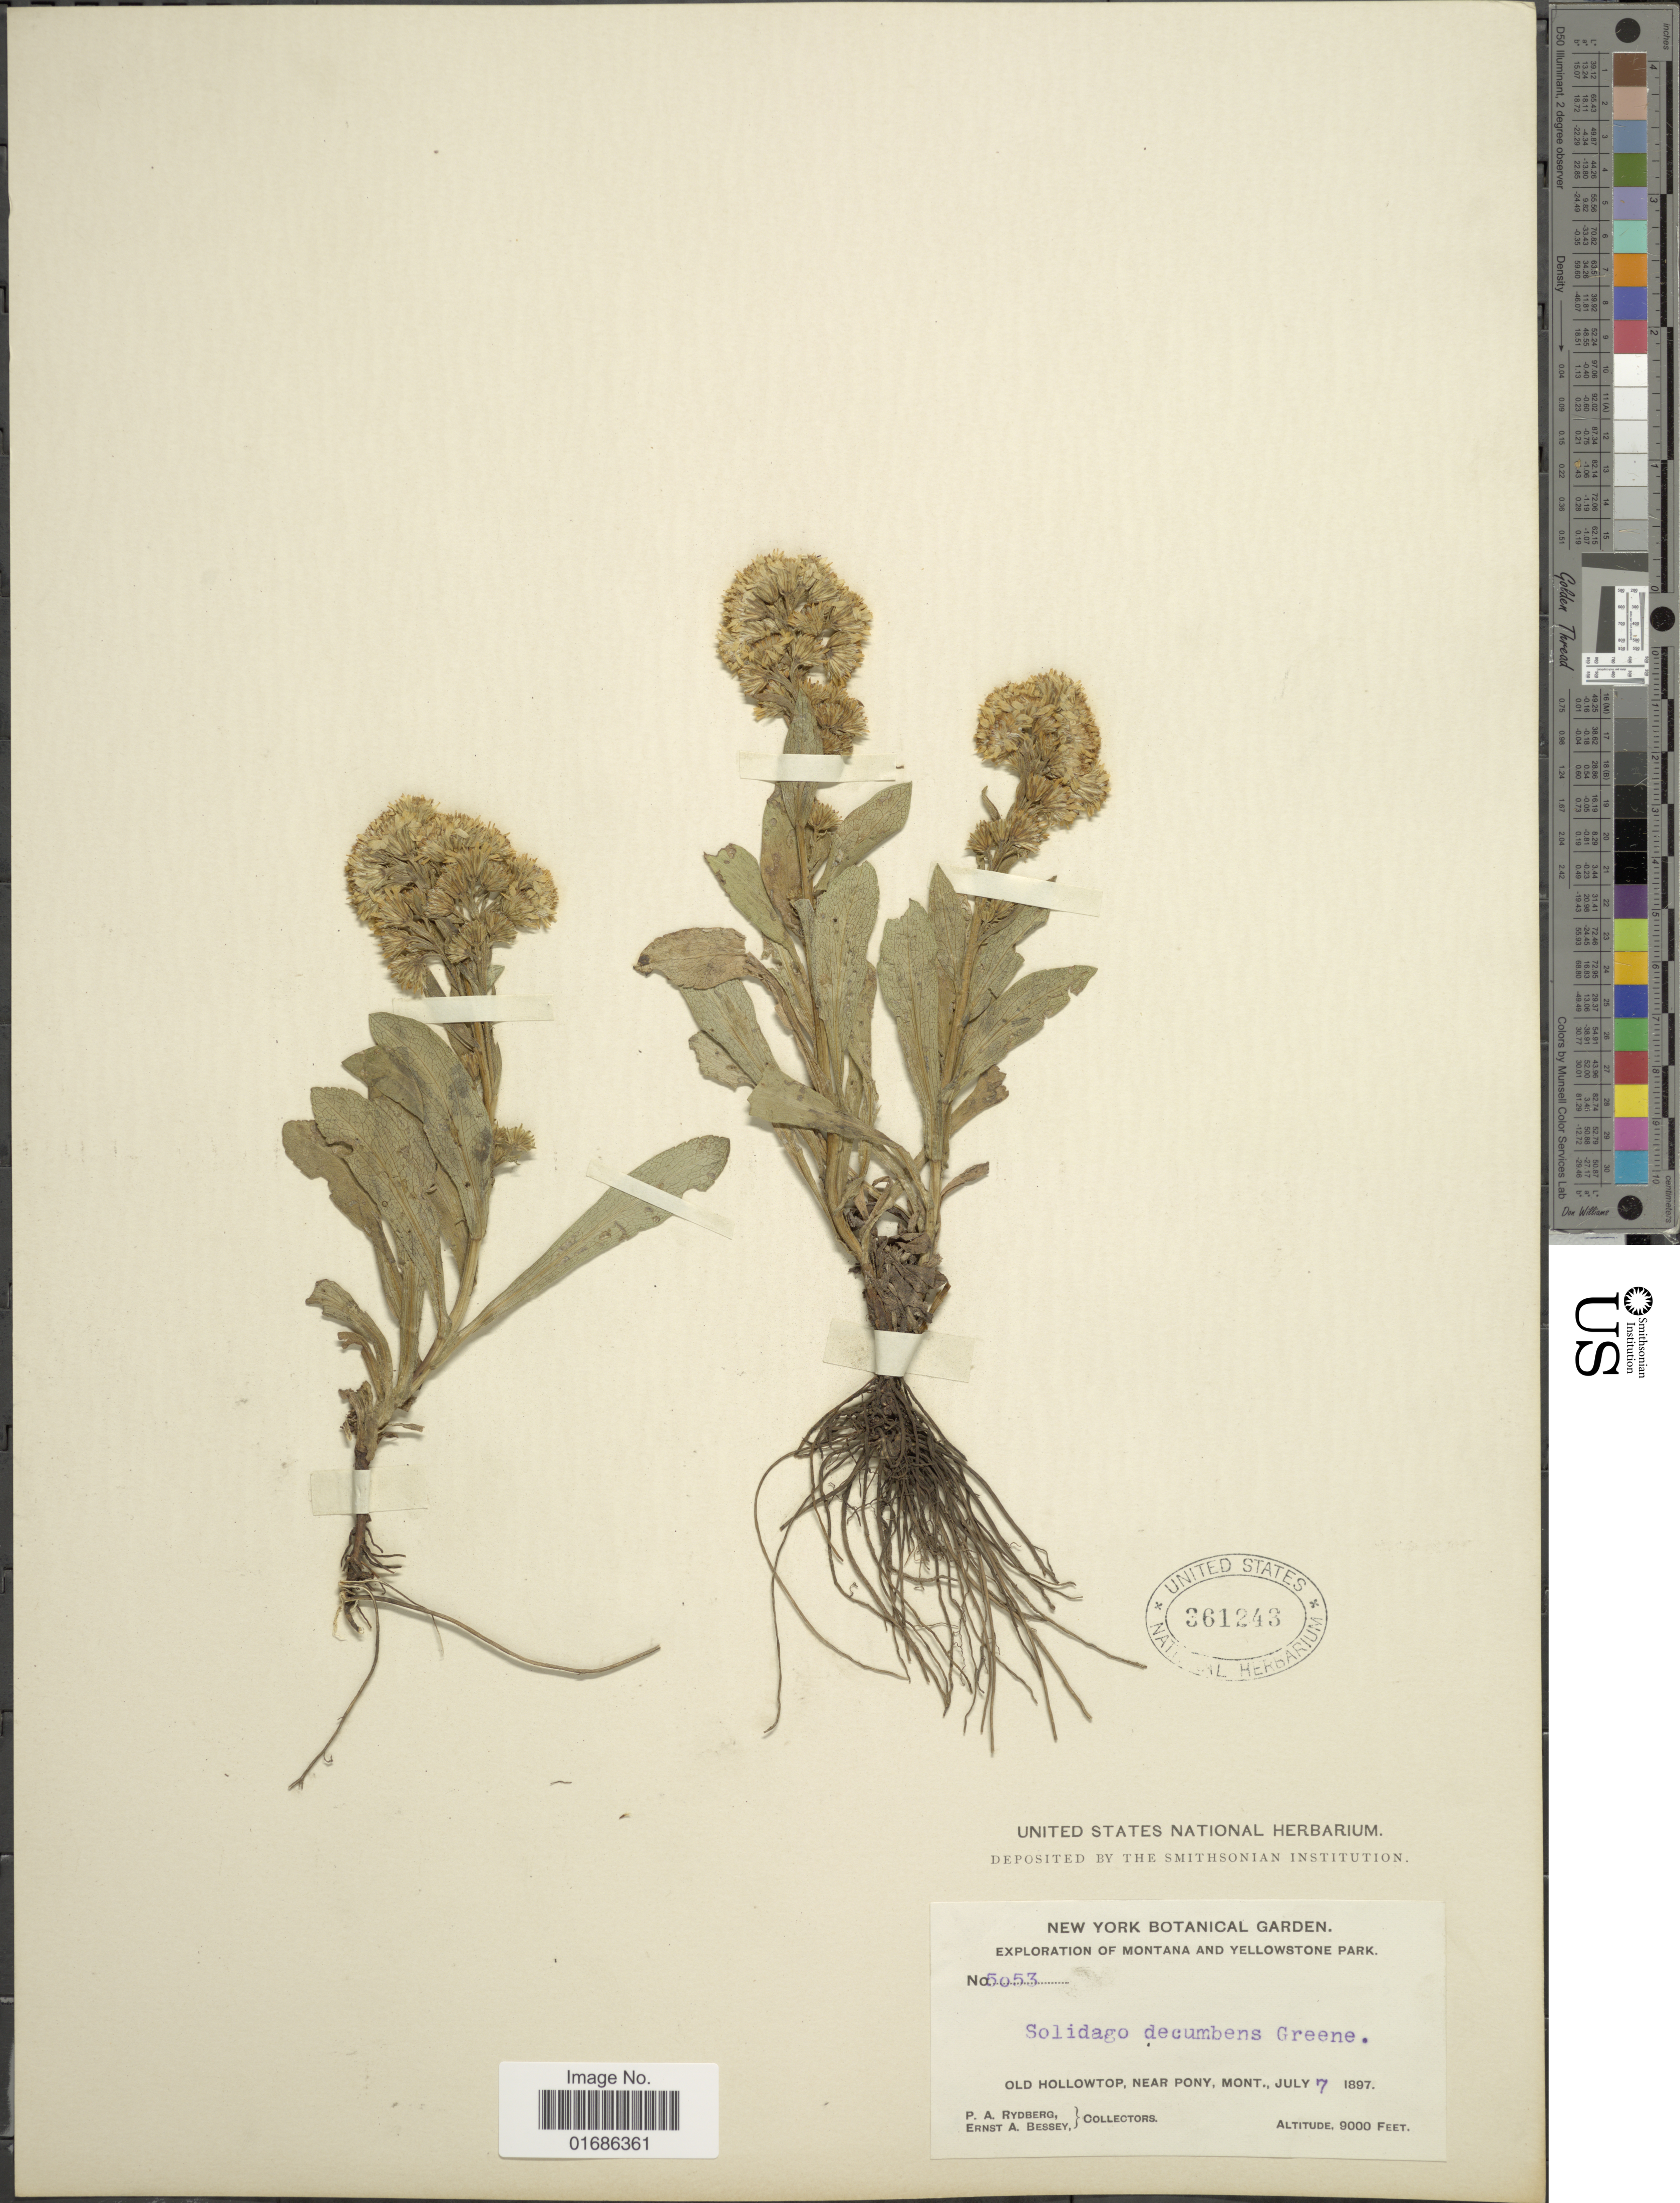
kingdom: Plantae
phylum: Tracheophyta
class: Magnoliopsida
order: Asterales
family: Asteraceae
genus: Solidago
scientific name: Solidago decumbens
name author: Greene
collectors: P. A. Rydberg & E. A. Bessey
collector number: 5053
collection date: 1897-07-07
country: United States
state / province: Montana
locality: Old Hollowstop, near Pony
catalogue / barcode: US 361243